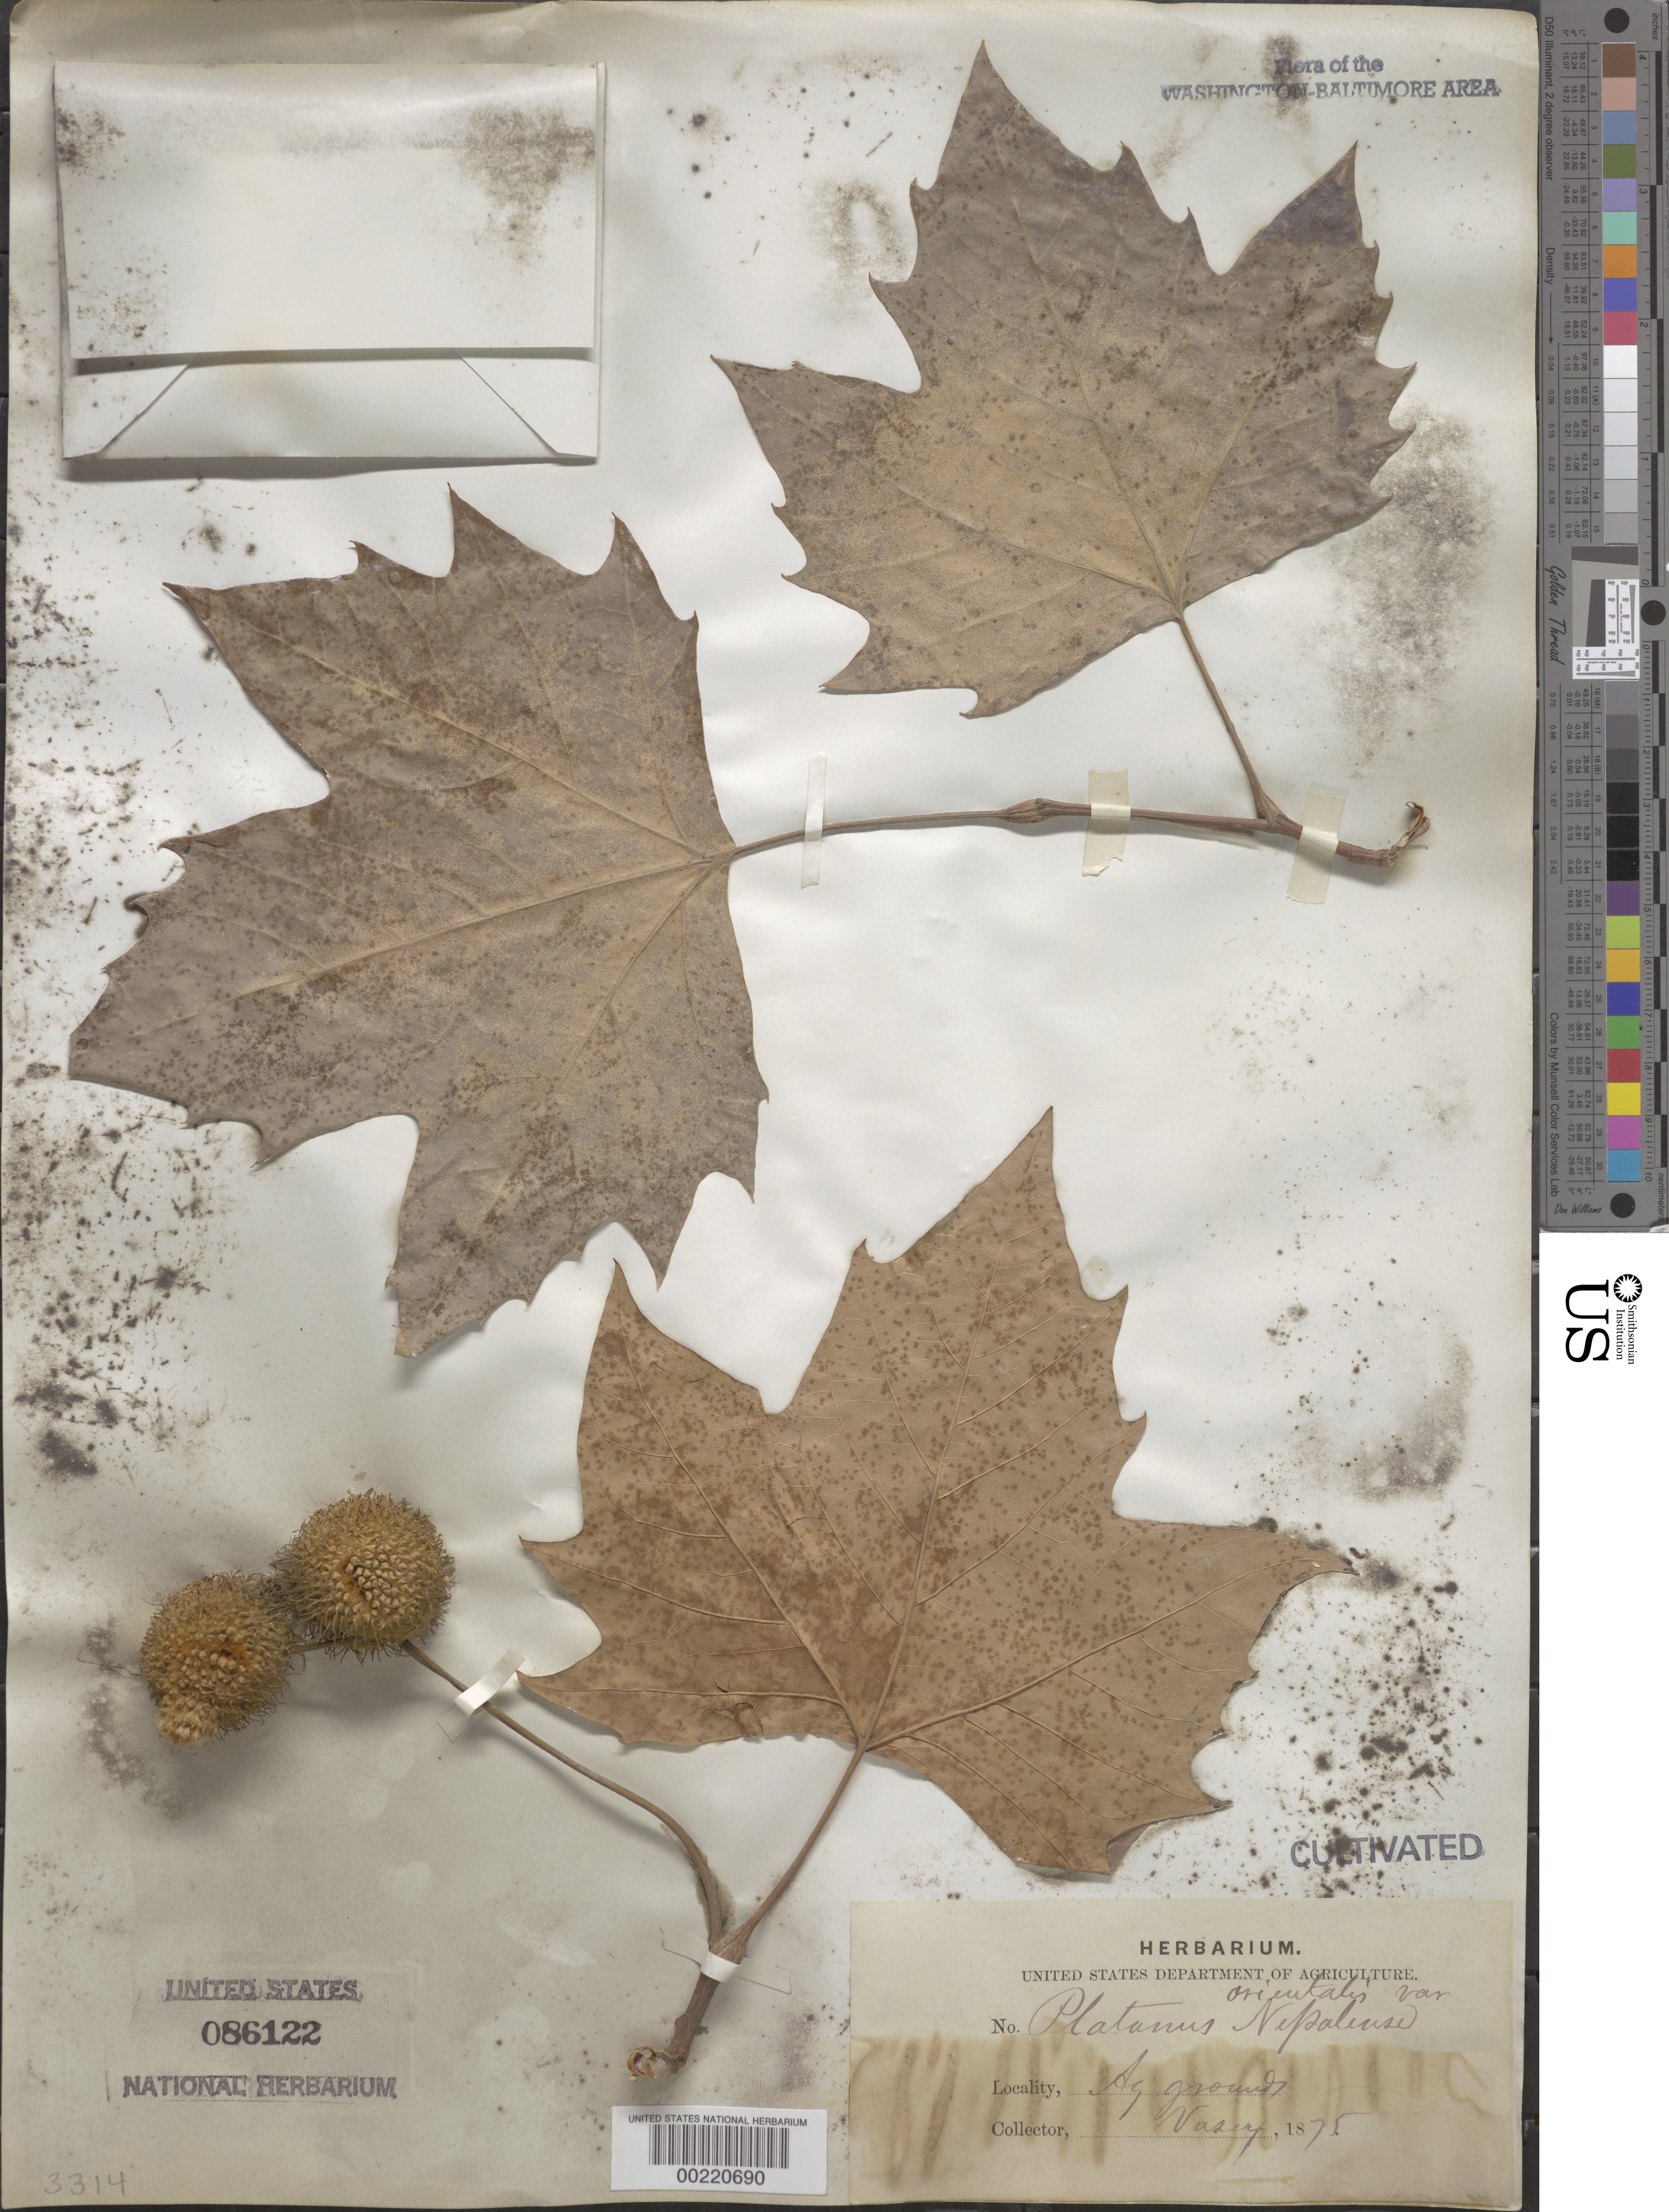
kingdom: Plantae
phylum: Tracheophyta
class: Magnoliopsida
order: Proteales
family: Platanaceae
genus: Platanus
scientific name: Platanus orientalis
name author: L.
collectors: G. R. Vasey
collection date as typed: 1875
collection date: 1875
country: United States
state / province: District of Columbia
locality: Agricultural grounds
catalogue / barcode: US 86122